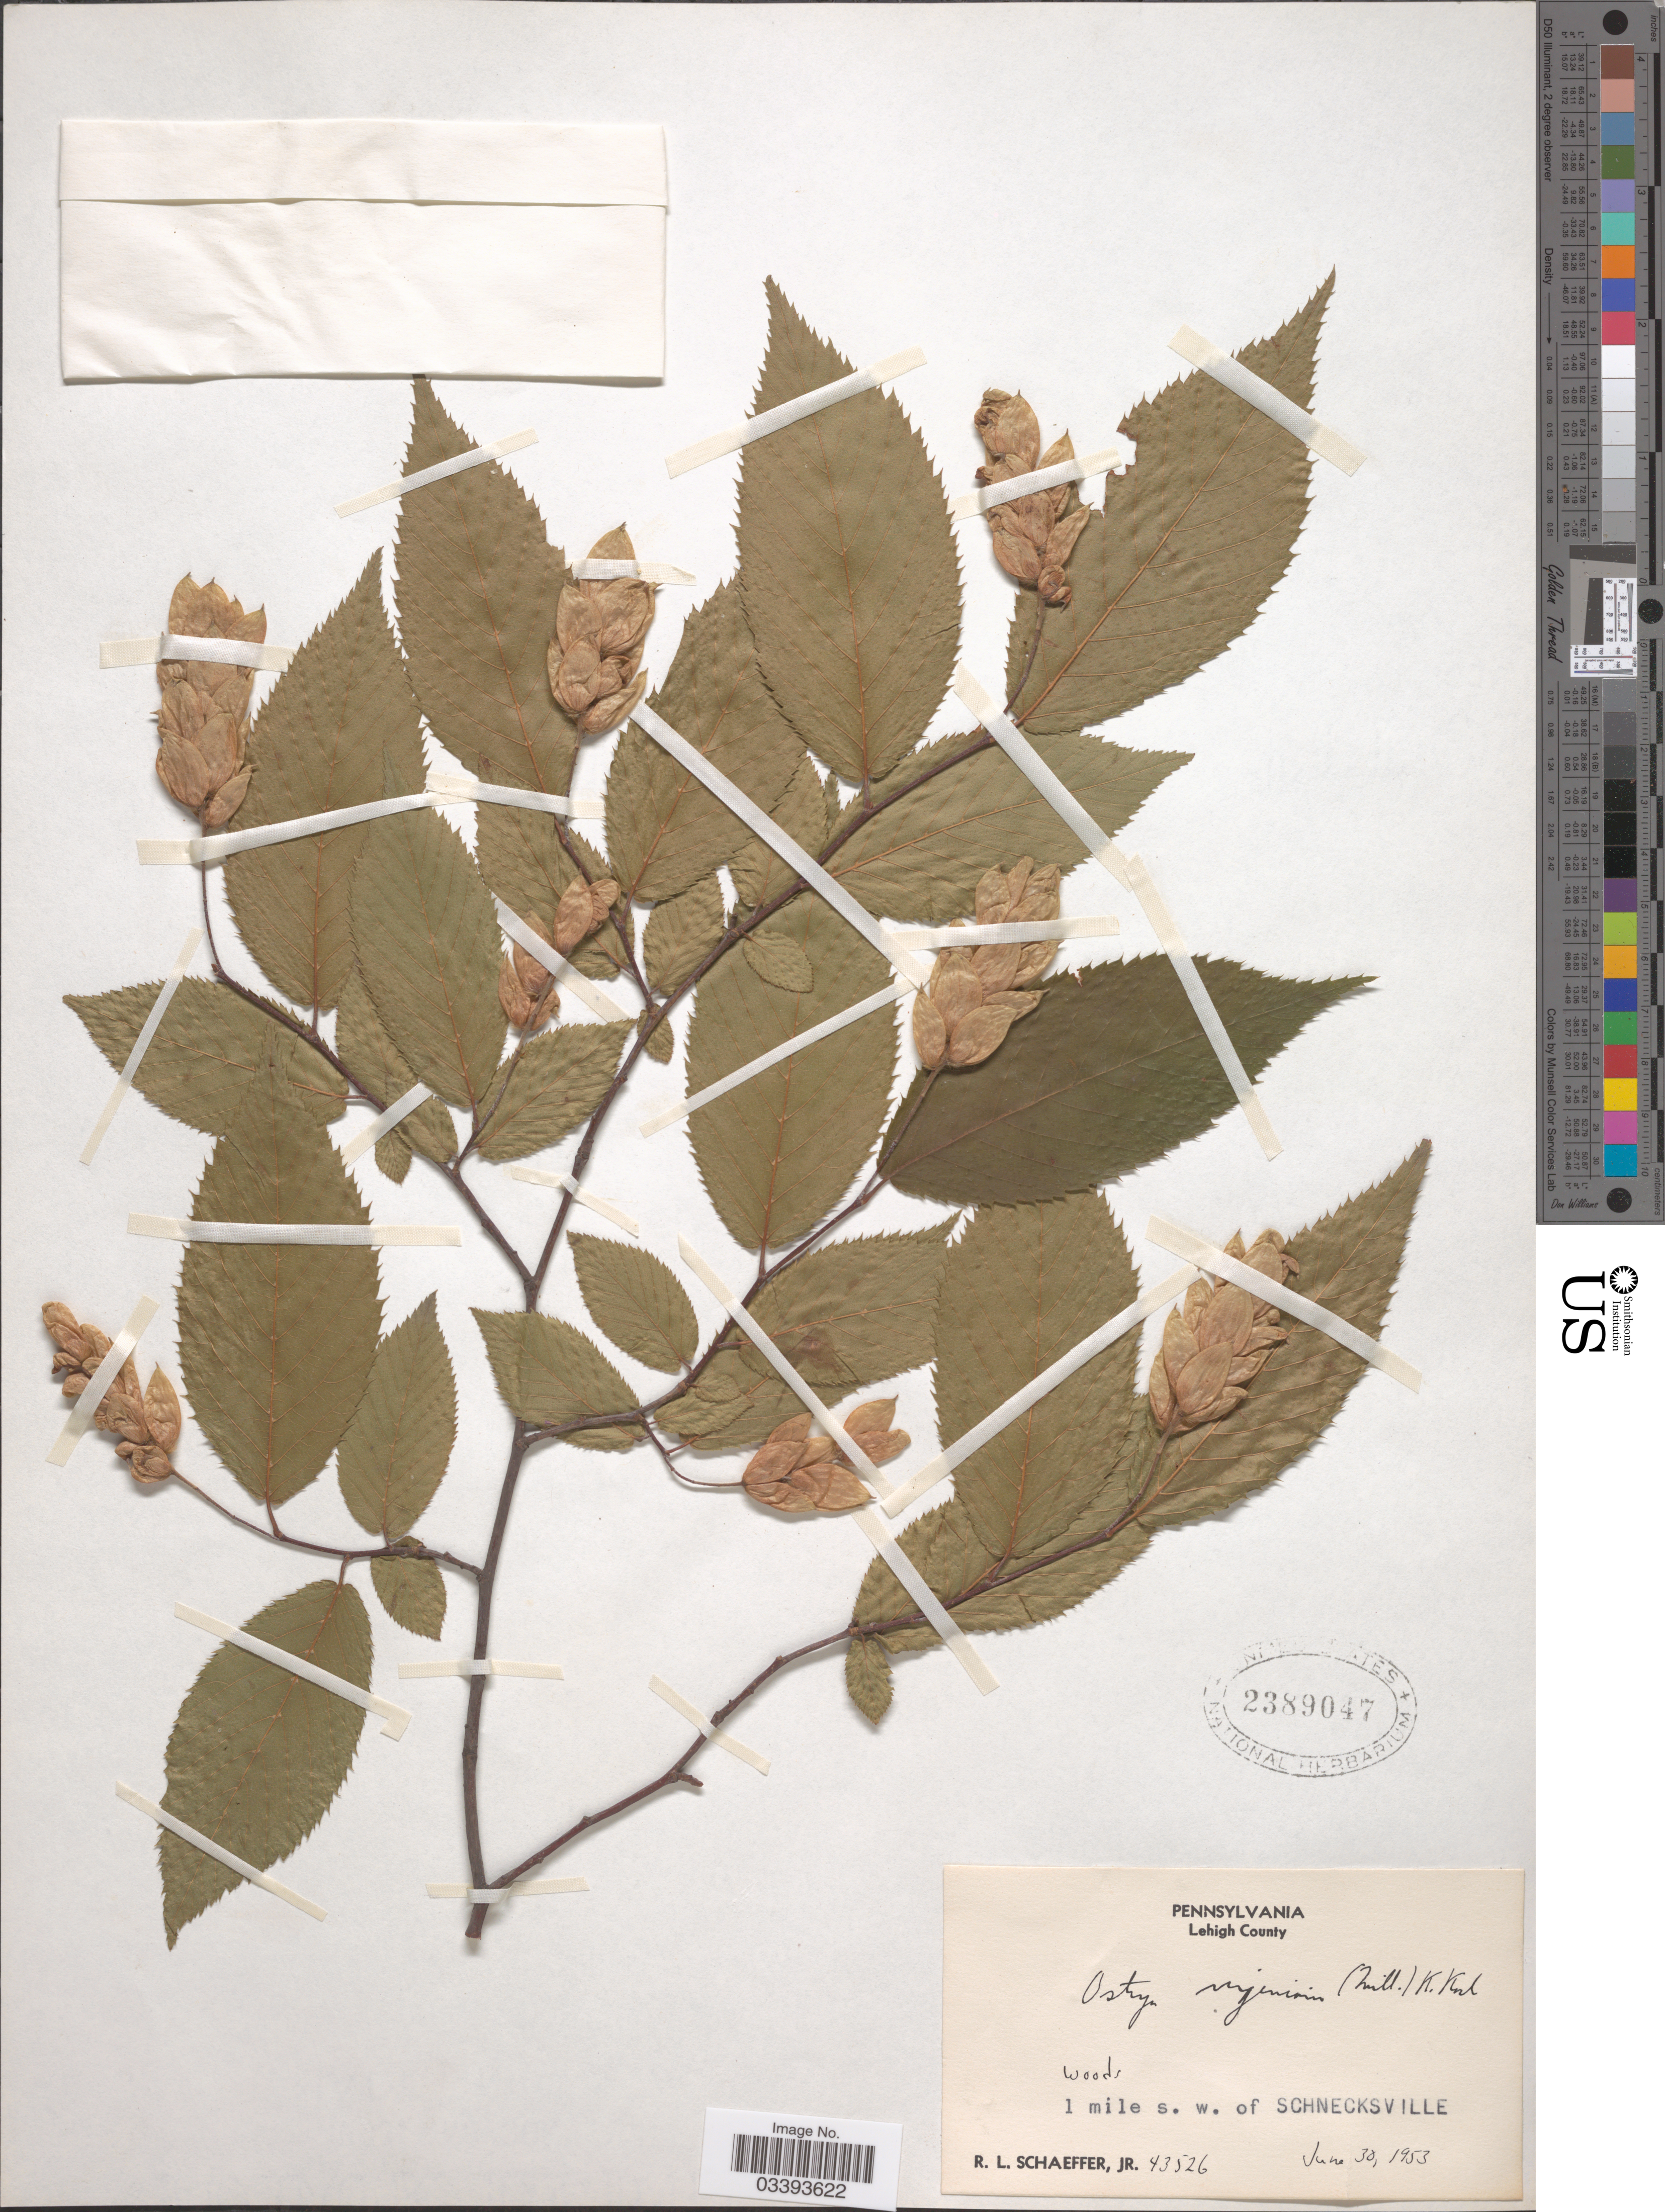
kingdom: Plantae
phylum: Tracheophyta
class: Magnoliopsida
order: Fagales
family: Betulaceae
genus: Ostrya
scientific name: Ostrya virginiana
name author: (Mill.) K. Koch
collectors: R. L. Schaeffer Jr.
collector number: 43526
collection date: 1953-06-30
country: United States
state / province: Pennsylvania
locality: Lehigh County. Woods 1 mile s. w. of Schnecksville.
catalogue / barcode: US 2389047